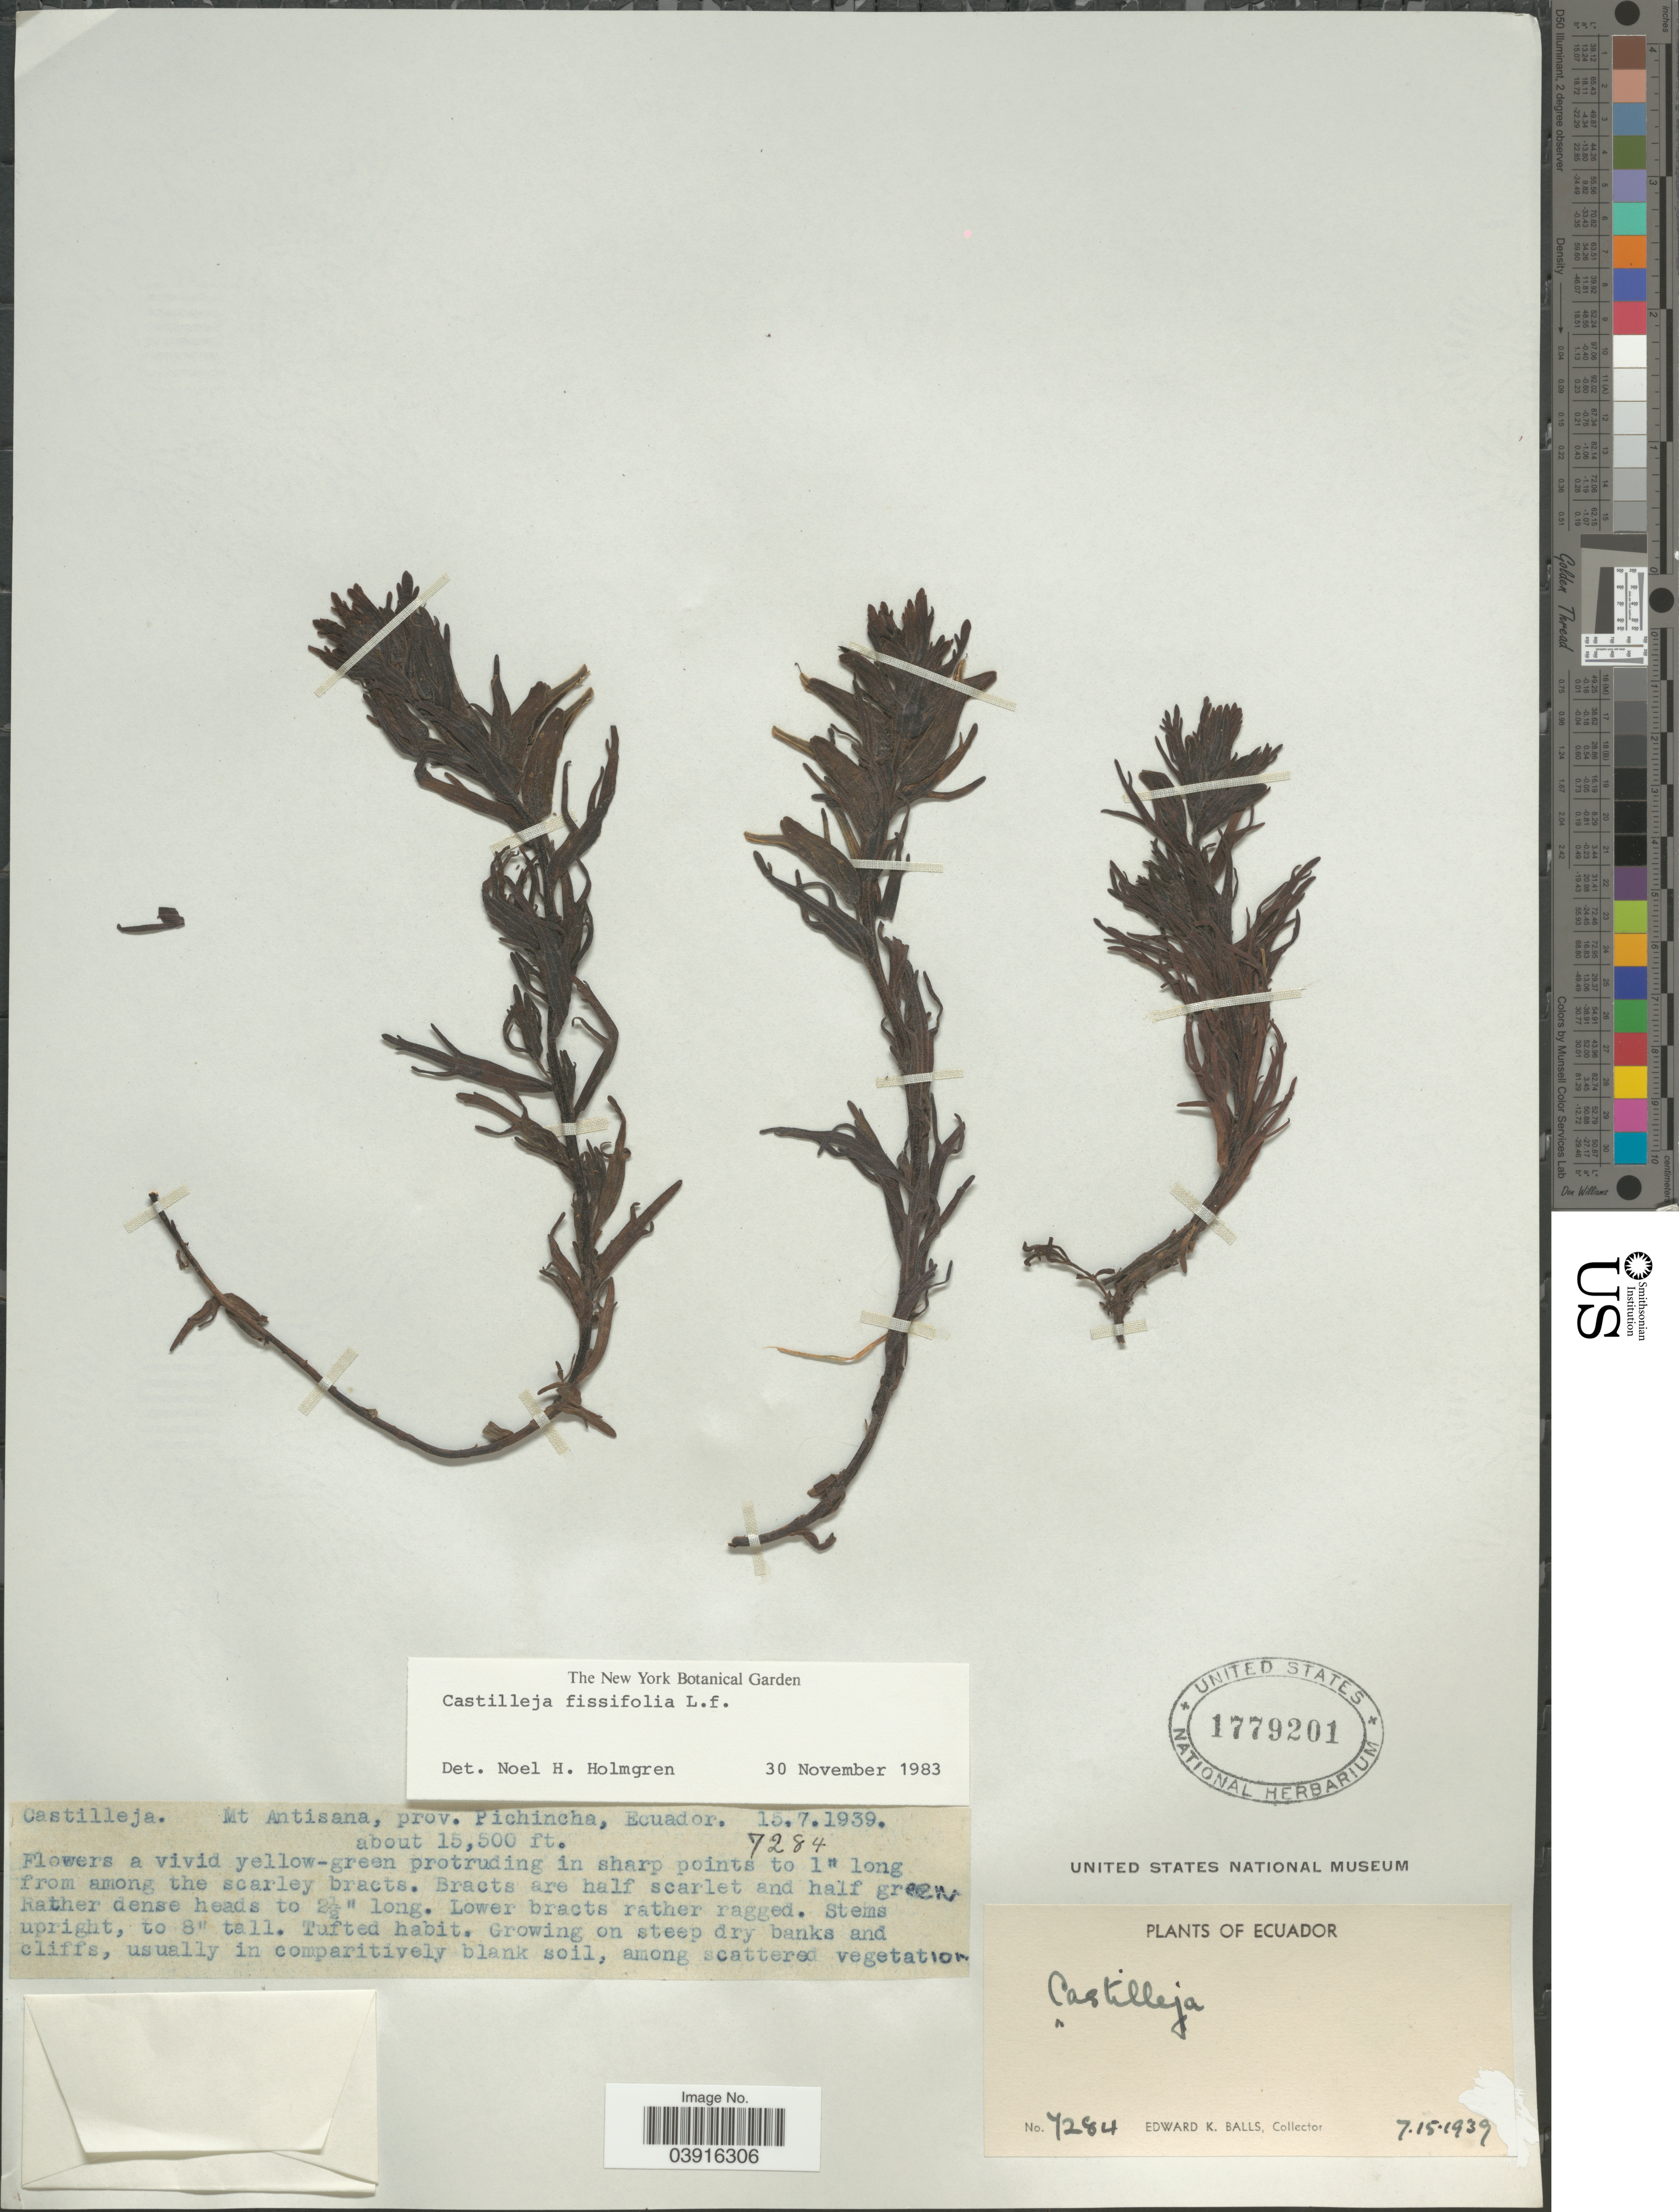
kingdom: Plantae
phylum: Tracheophyta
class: Magnoliopsida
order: Lamiales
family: Orobanchaceae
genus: Castilleja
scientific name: Castilleja fissifolia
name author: L. f.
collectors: E. K. Balls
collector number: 7284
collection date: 1939-07-15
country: Ecuador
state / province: Pichincha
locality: Mt Antisana.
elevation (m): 4724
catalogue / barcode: US 1779201